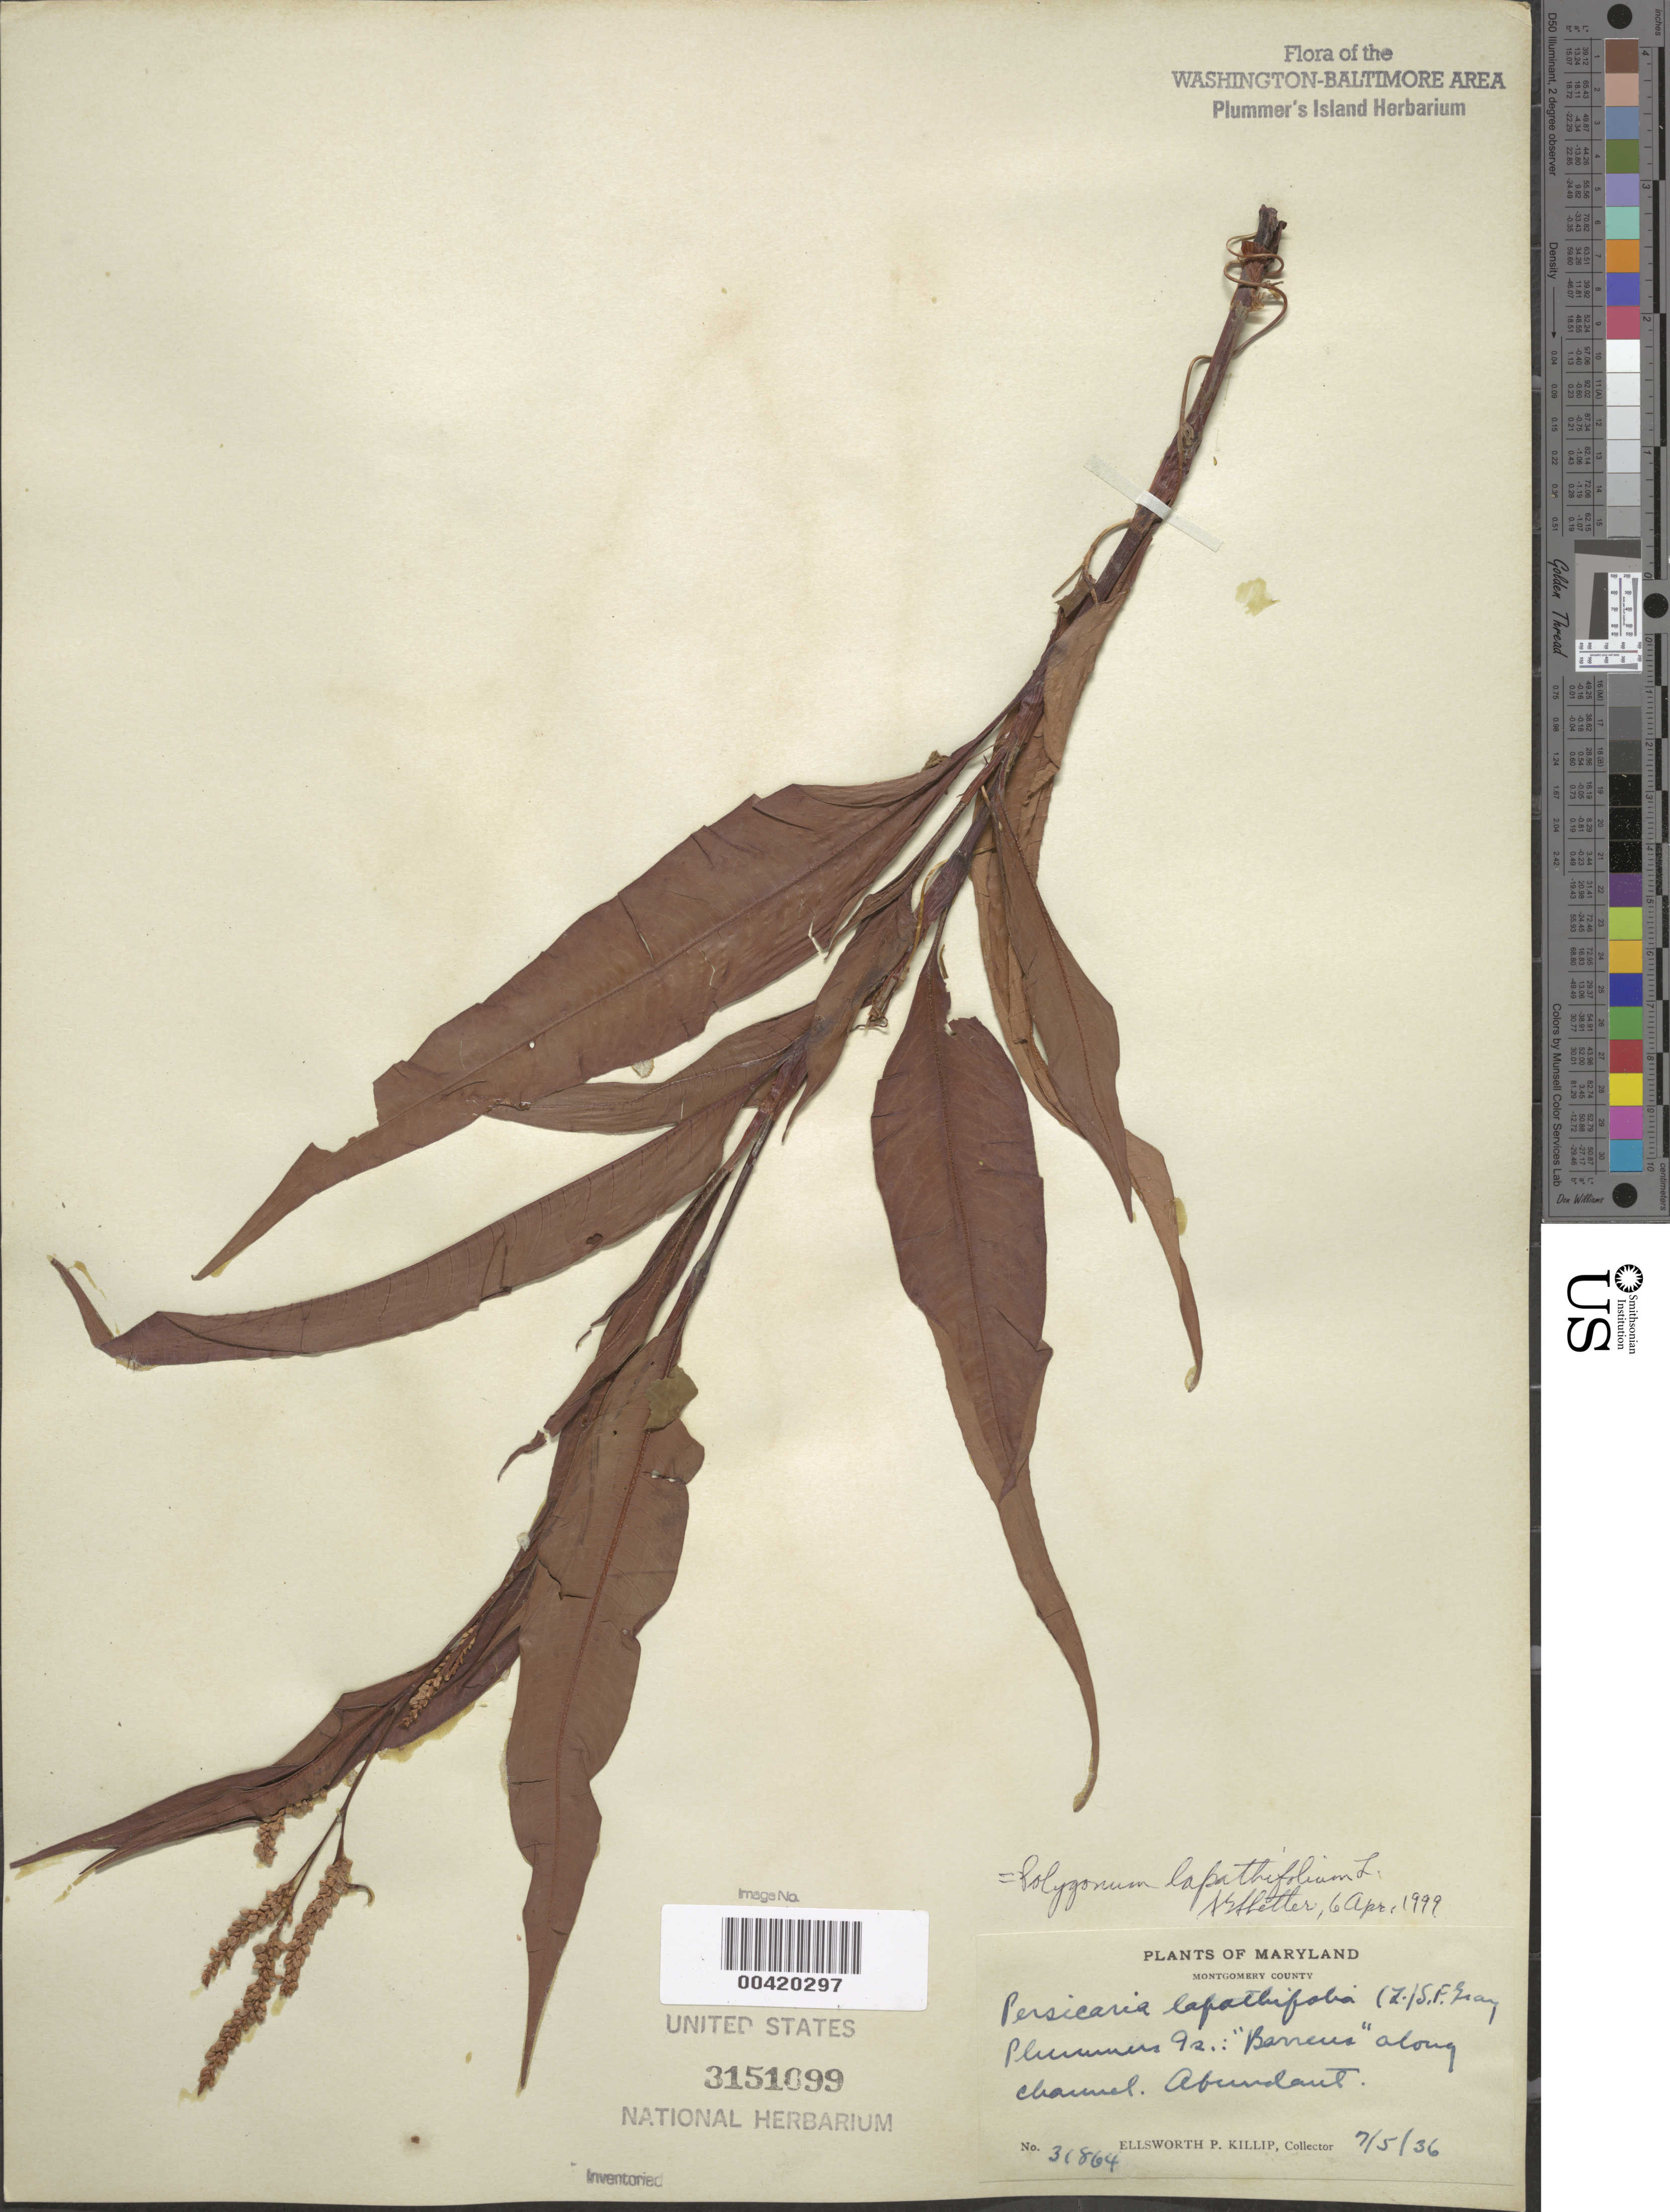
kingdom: Plantae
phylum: Tracheophyta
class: Magnoliopsida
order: Caryophyllales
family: Polygonaceae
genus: Polygonum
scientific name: Polygonum lapathifolium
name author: L.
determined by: Atha, D. E.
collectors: E. P. Killip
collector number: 31864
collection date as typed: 05 Jul 1936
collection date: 1936-07-05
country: United States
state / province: Maryland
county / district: Montgomery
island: Plummers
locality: Plummer's Island; "barrens" along Channel C. & O. Canal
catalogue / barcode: US 3151099